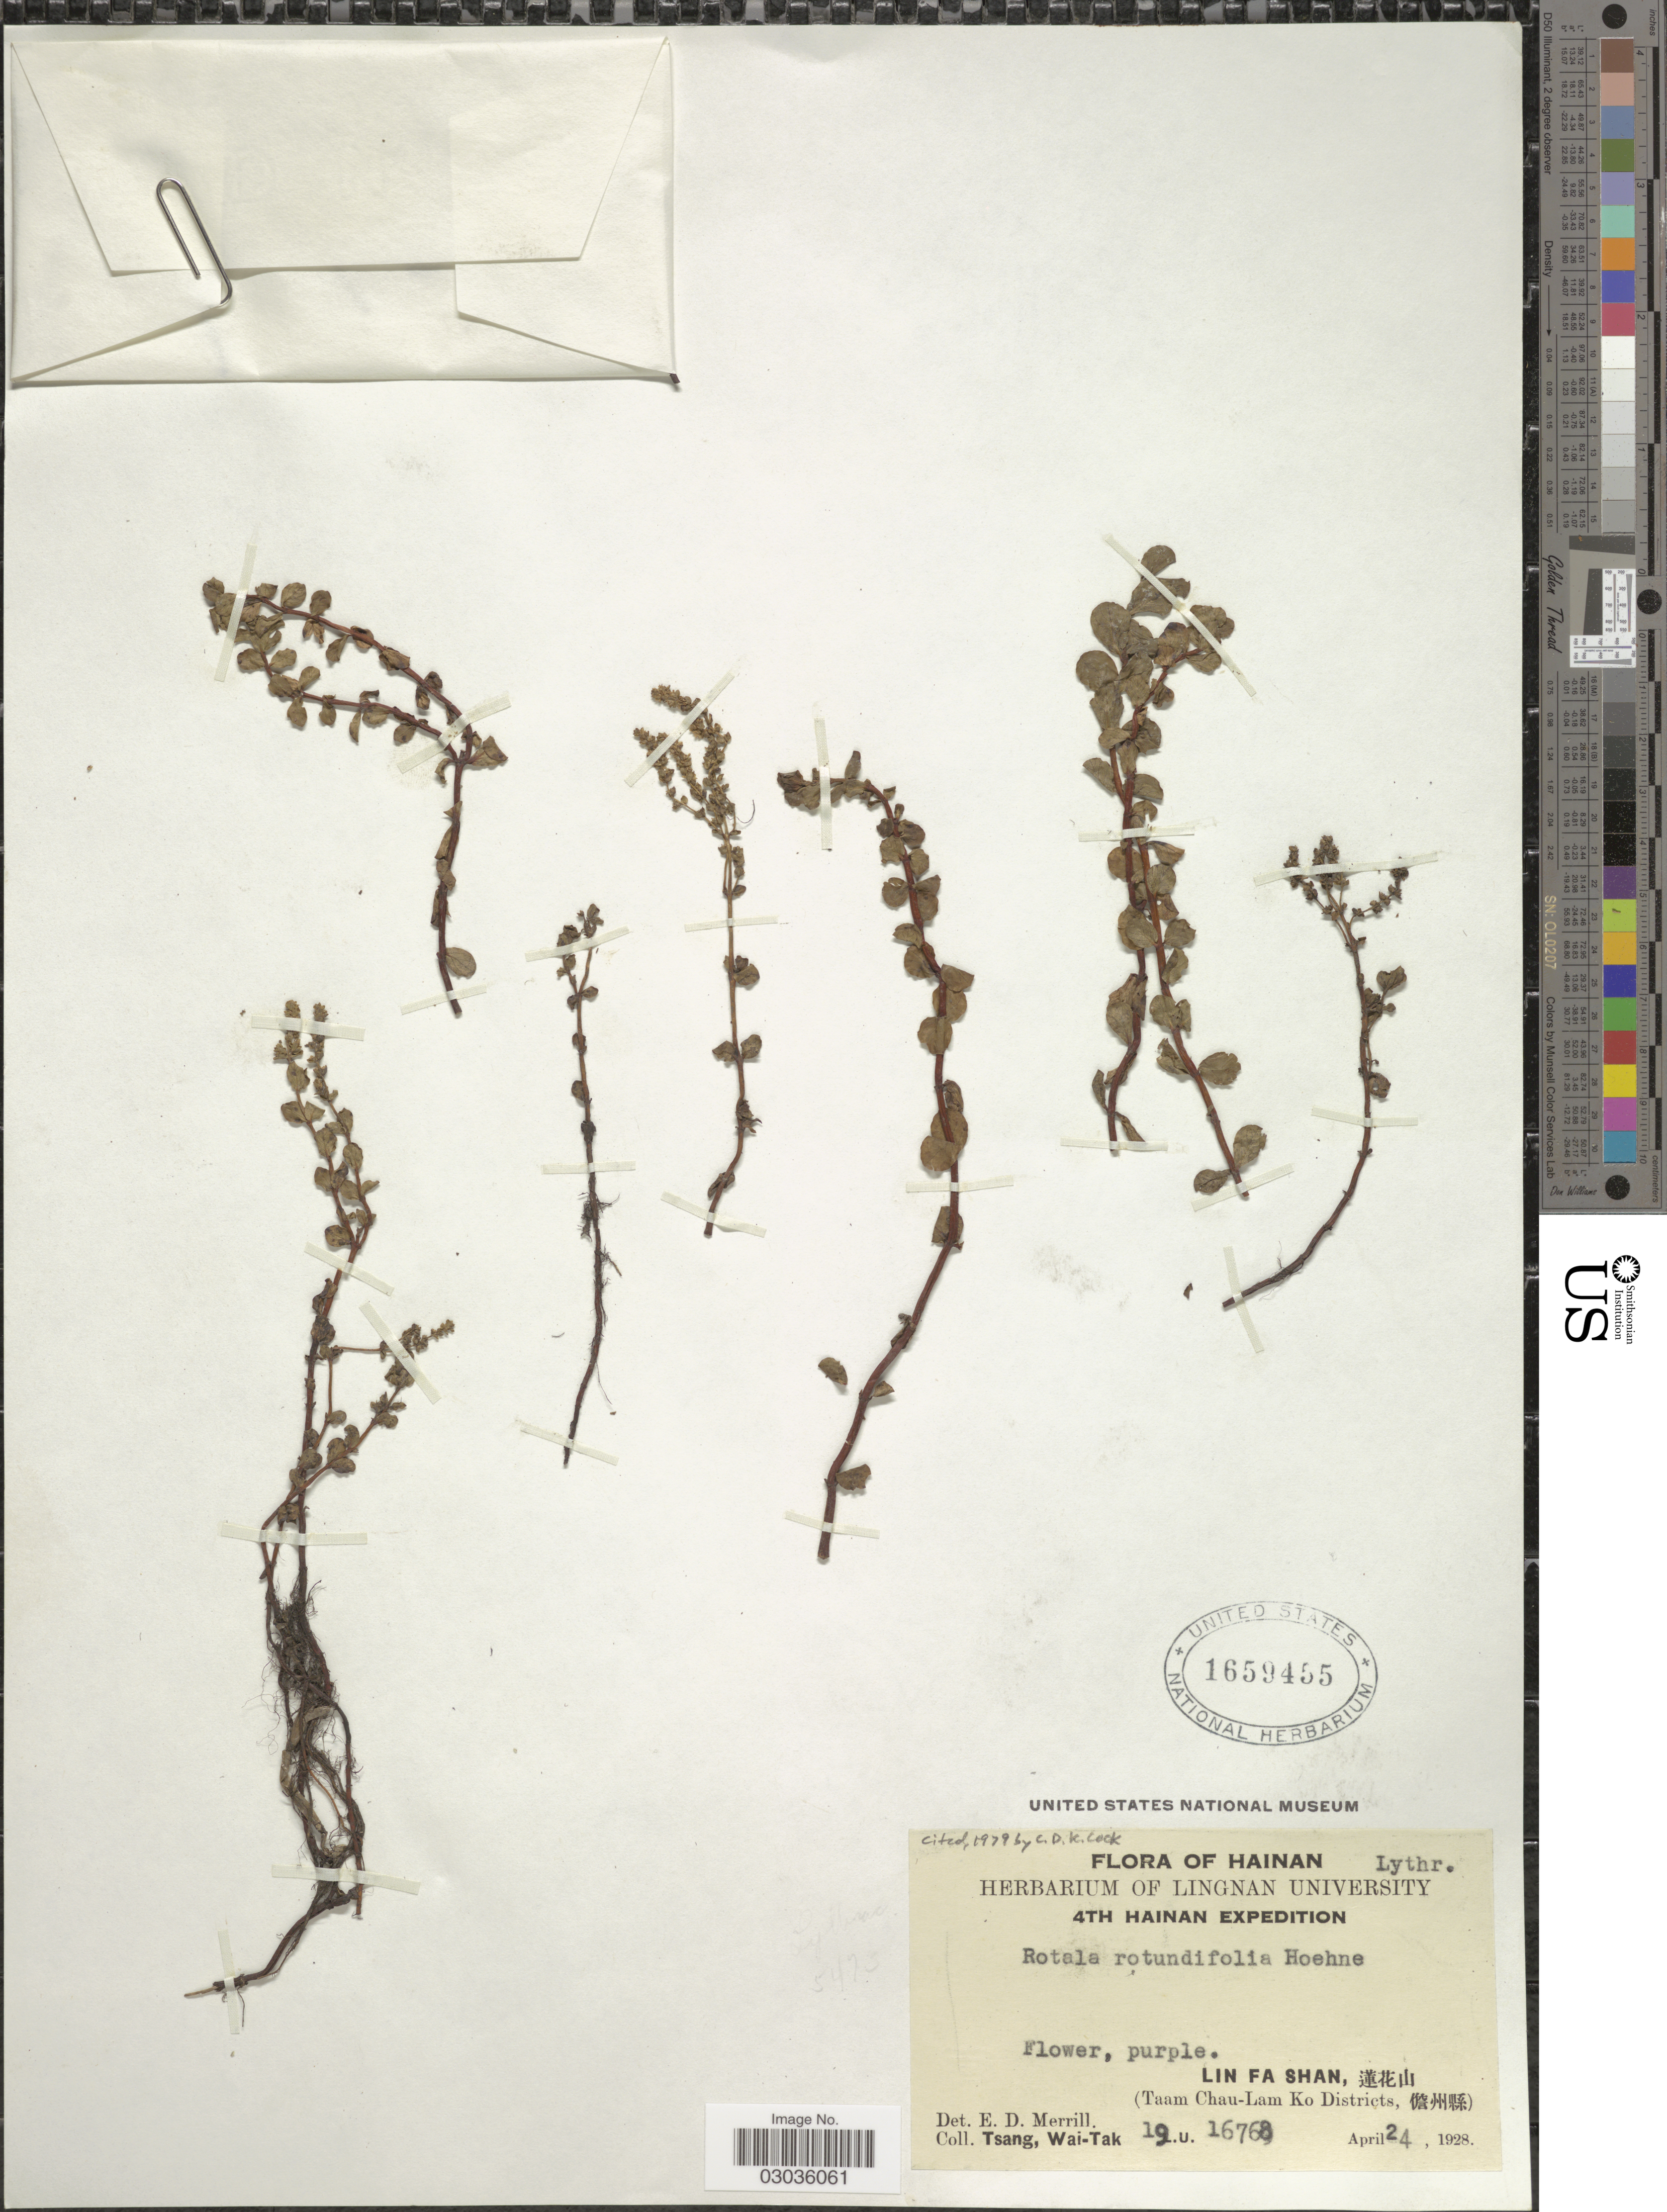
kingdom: Plantae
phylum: Tracheophyta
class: Magnoliopsida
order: Myrtales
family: Lythraceae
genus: Rotala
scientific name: Rotala rotundifolia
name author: (Buch.-Ham. & Roxb.) Koehne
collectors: W. T. Tsang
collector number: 19/L.U.16768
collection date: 1928-04-24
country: China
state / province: Hainan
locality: Lin Fa Shan (Taam Chau-Lam Ko Districts).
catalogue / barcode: US 1659455